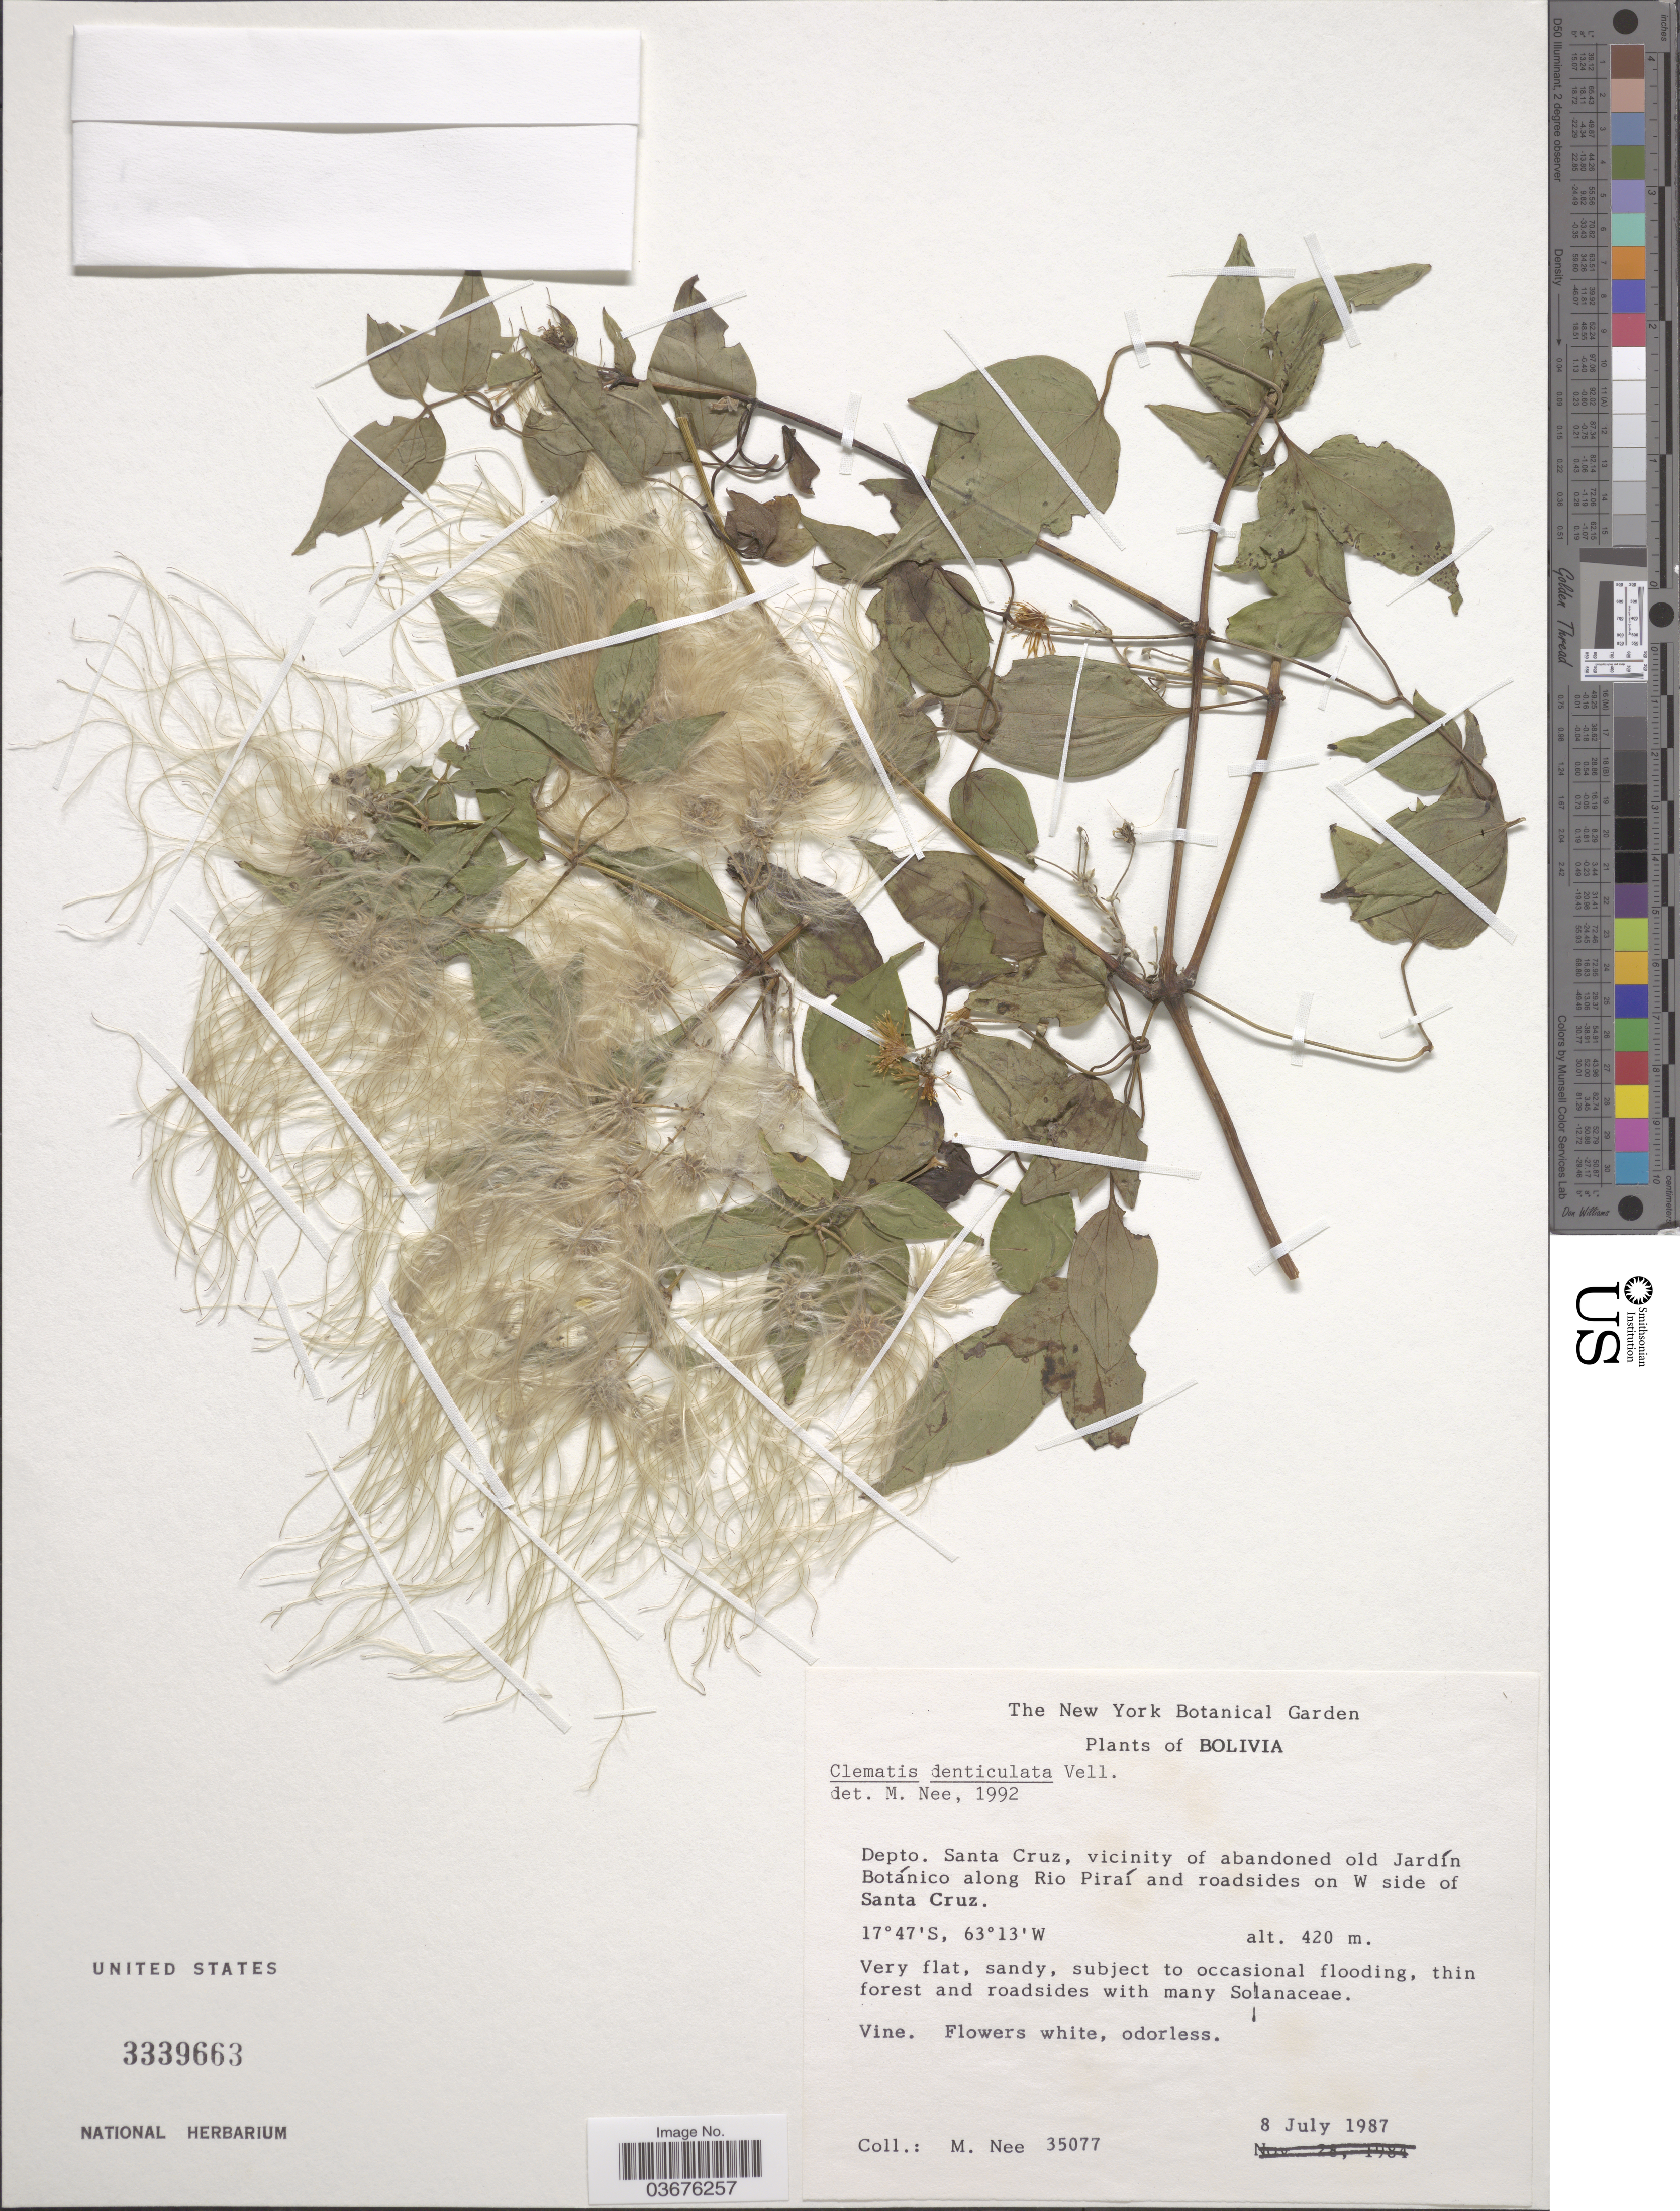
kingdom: Plantae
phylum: Tracheophyta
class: Magnoliopsida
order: Ranunculales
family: Ranunculaceae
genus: Clematis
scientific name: Clematis denticulata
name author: Vell.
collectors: M. Nee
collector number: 35077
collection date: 1987-07-08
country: Bolivia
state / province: Santa Cruz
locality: Depto. Santa Cruz, vicinity of abandoned old Jardín Botánico along Rio Piraí and roadsides on W side of Santa Cruz.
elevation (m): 420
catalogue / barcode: US 3339663